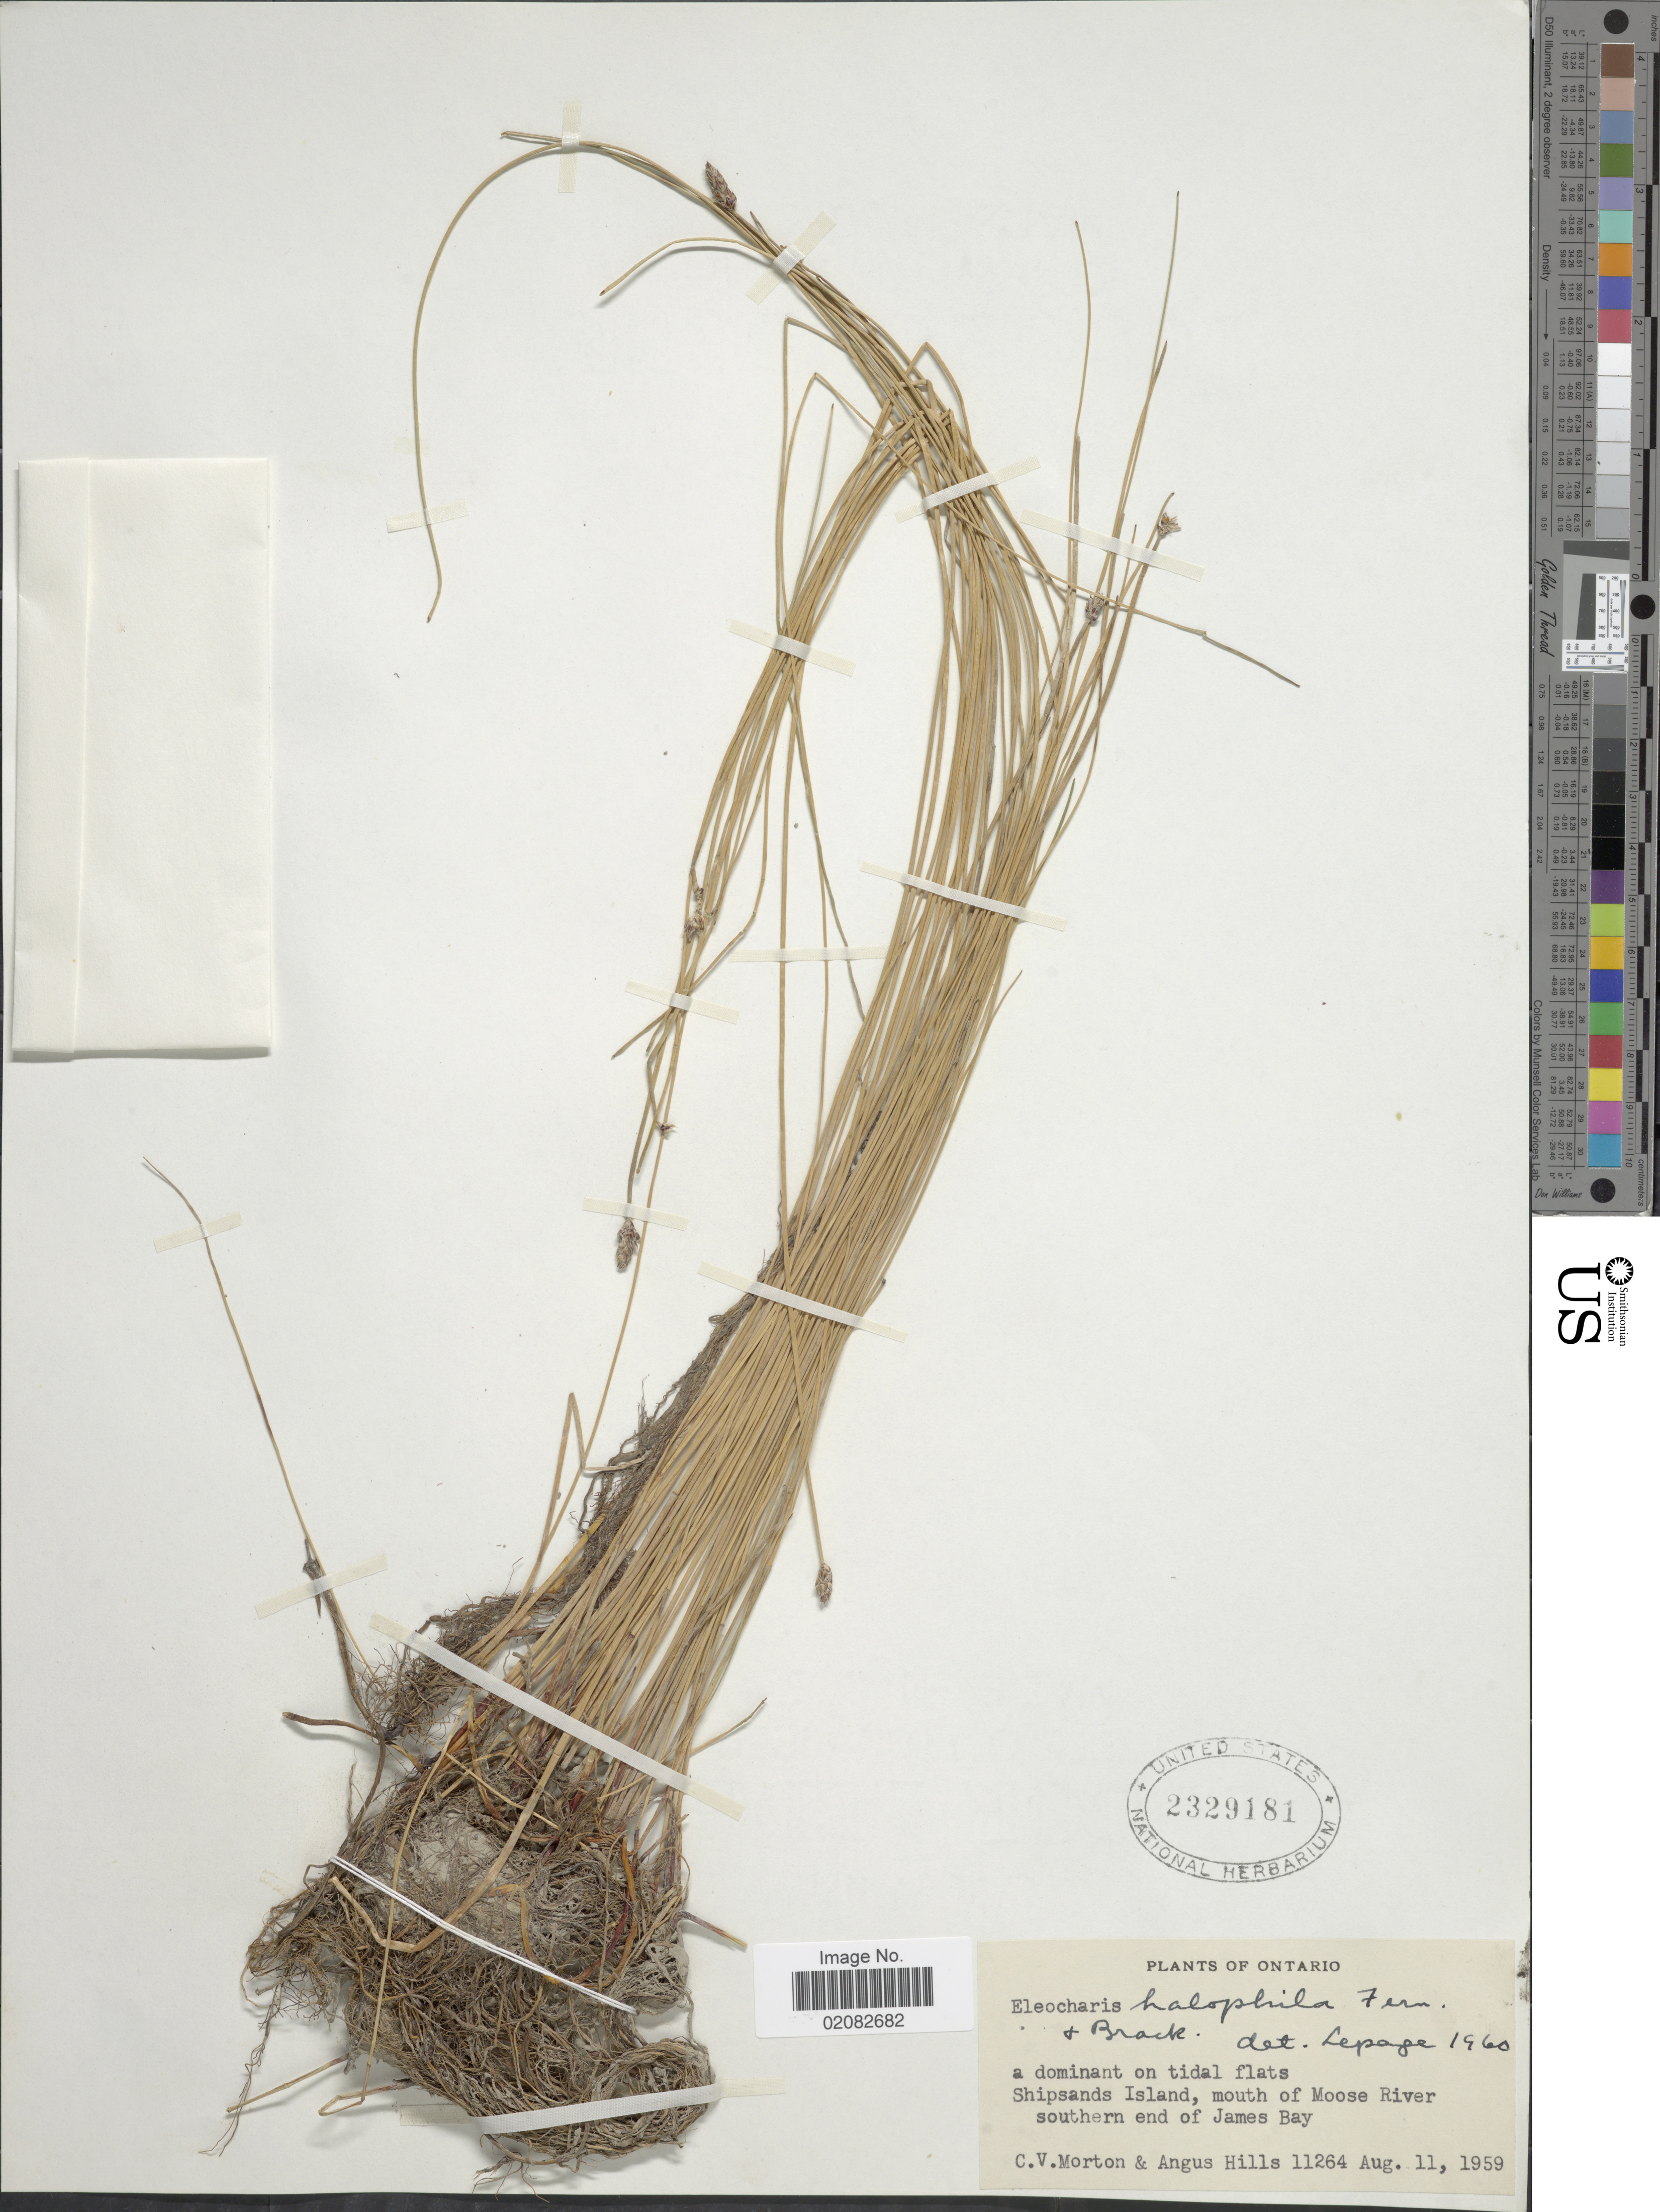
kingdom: Plantae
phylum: Tracheophyta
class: Liliopsida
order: Poales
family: Cyperaceae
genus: Eleocharis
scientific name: Eleocharis halophila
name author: (Fernald & Brackett) Fernald & Brackett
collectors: C. V. Morton & A. Hills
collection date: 1959-08-11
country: Canada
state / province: Ontario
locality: Shipsands Island, mouth of Moose River southern end of James Bay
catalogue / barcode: US 2329181